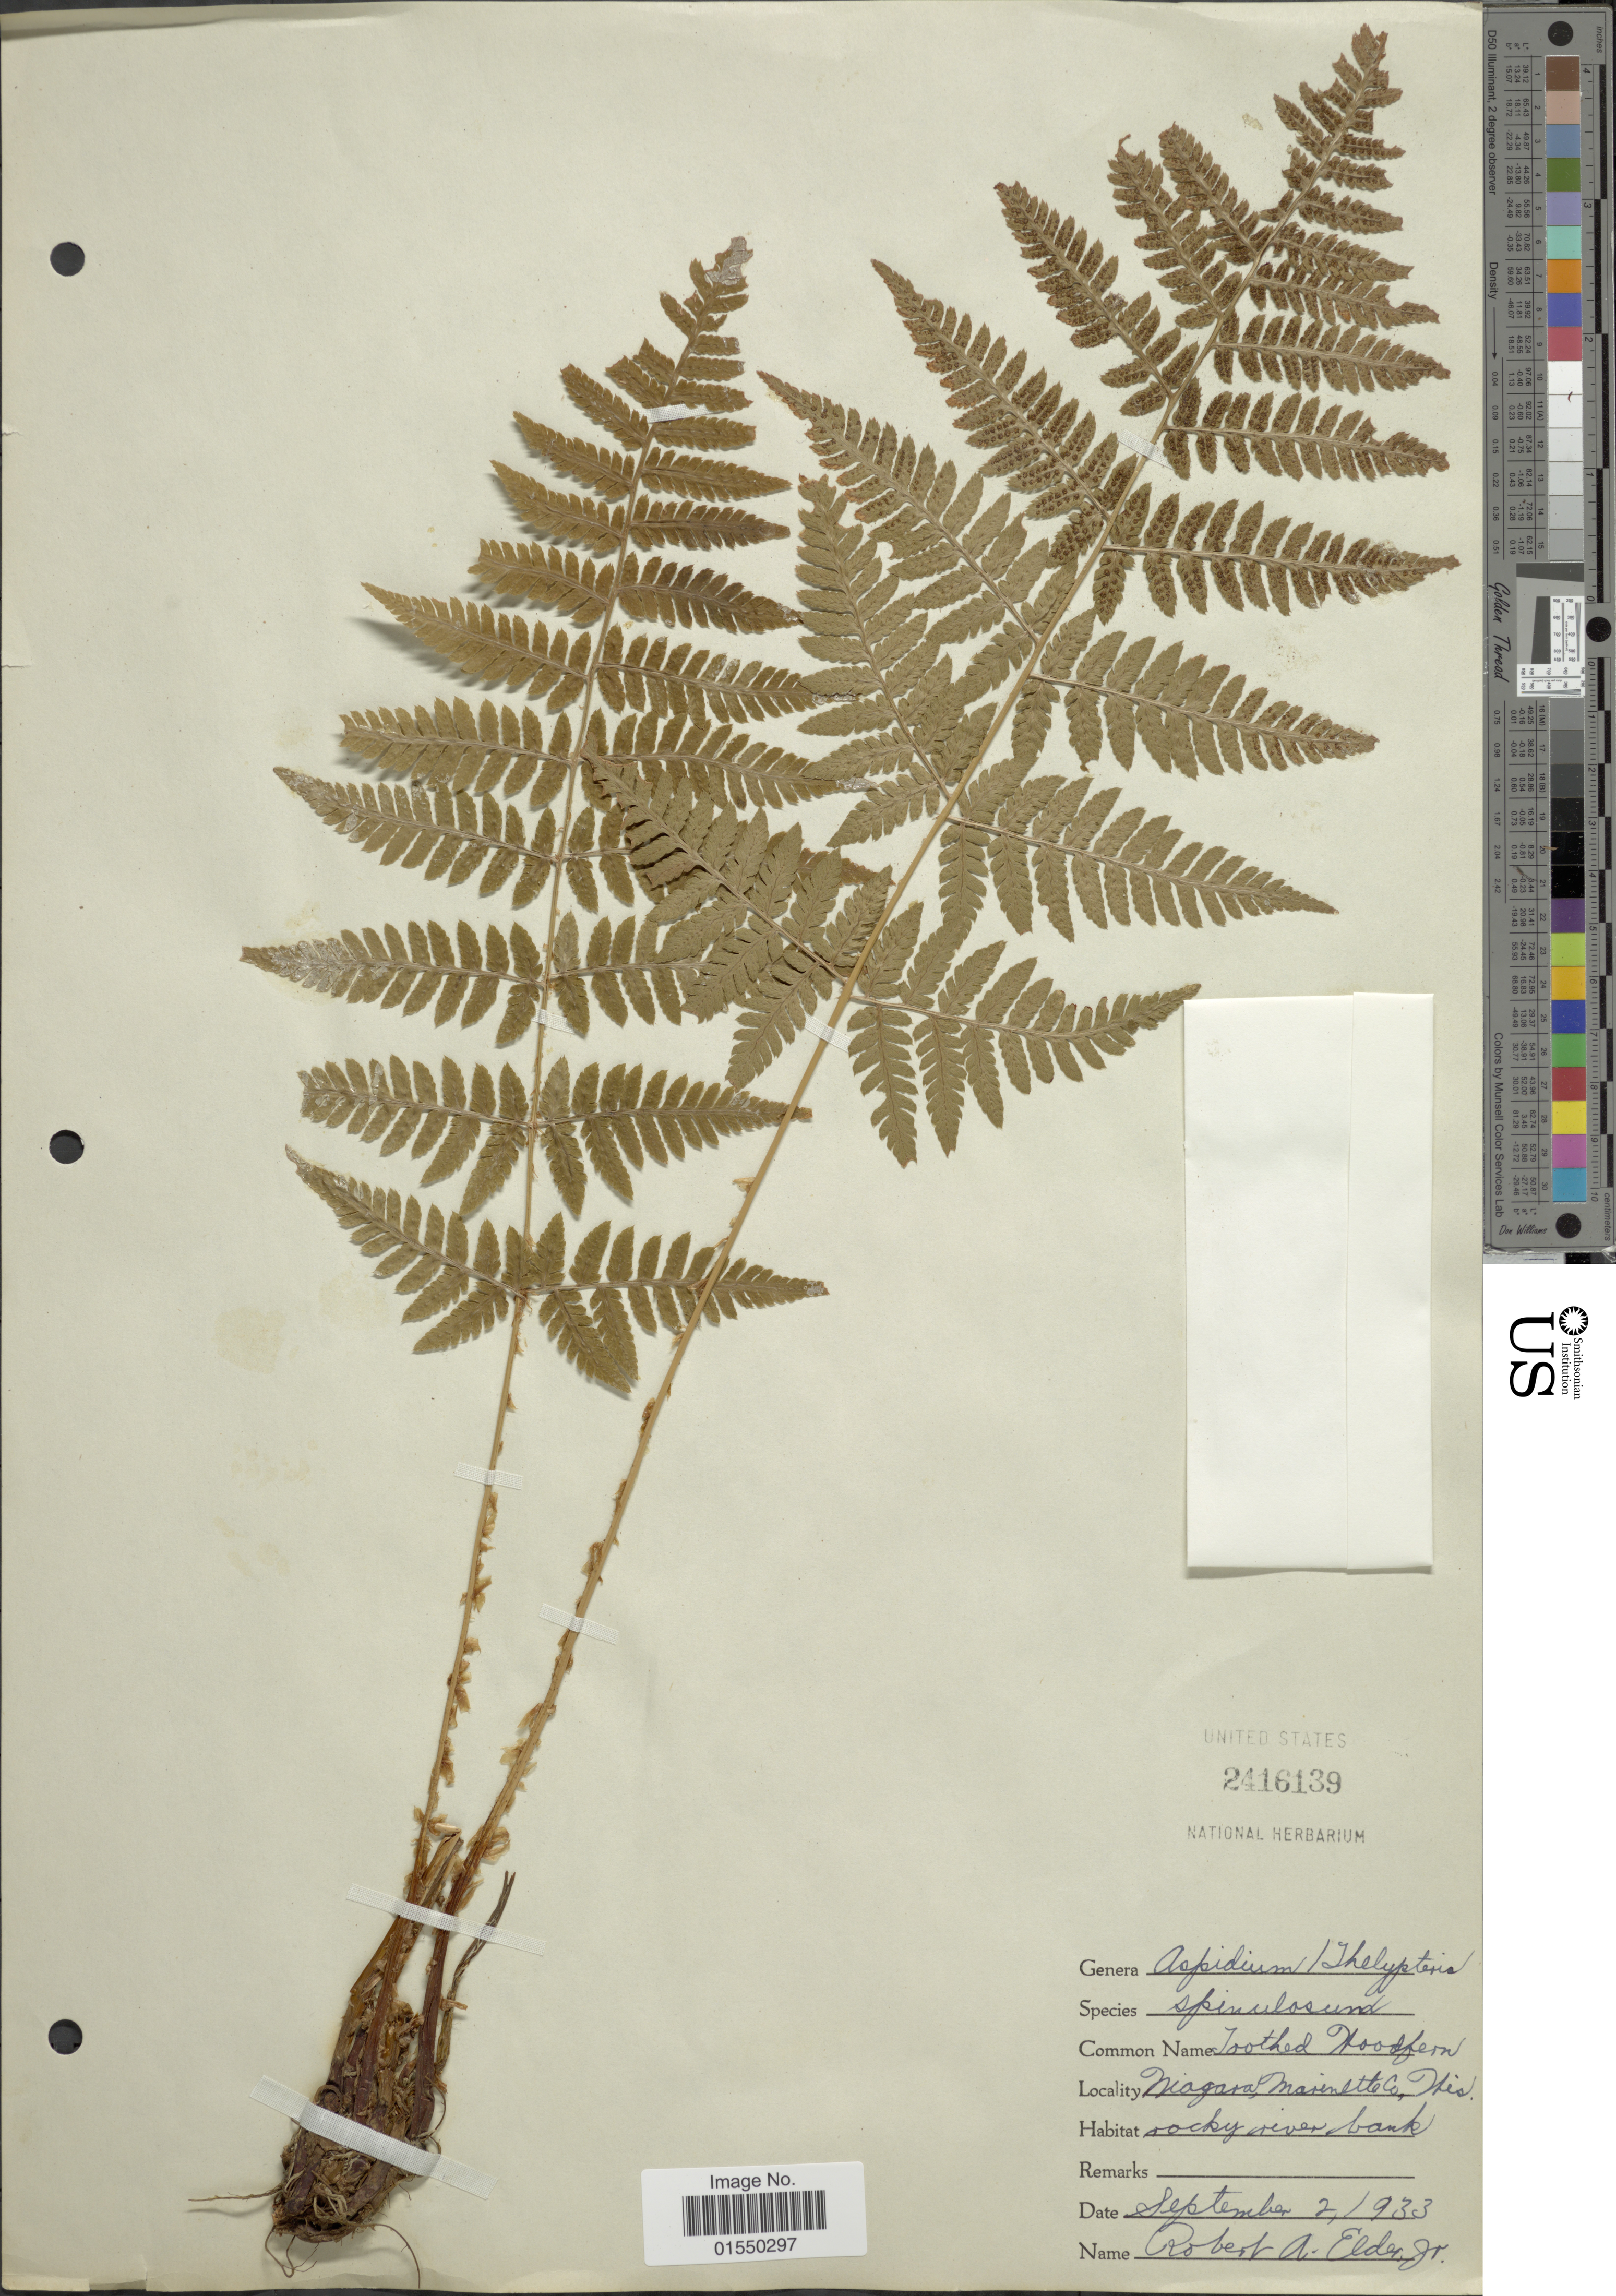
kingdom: Plantae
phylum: Tracheophyta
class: Polypodiopsida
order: Polypodiales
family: Dryopteridaceae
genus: Dryopteris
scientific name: Dryopteris carthusiana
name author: (Villars) H.P. Fuchs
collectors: R. E. Elder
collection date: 1933-09-02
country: United States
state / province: Wisconsin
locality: Niagara, Marinette Co.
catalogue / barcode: US 2416139